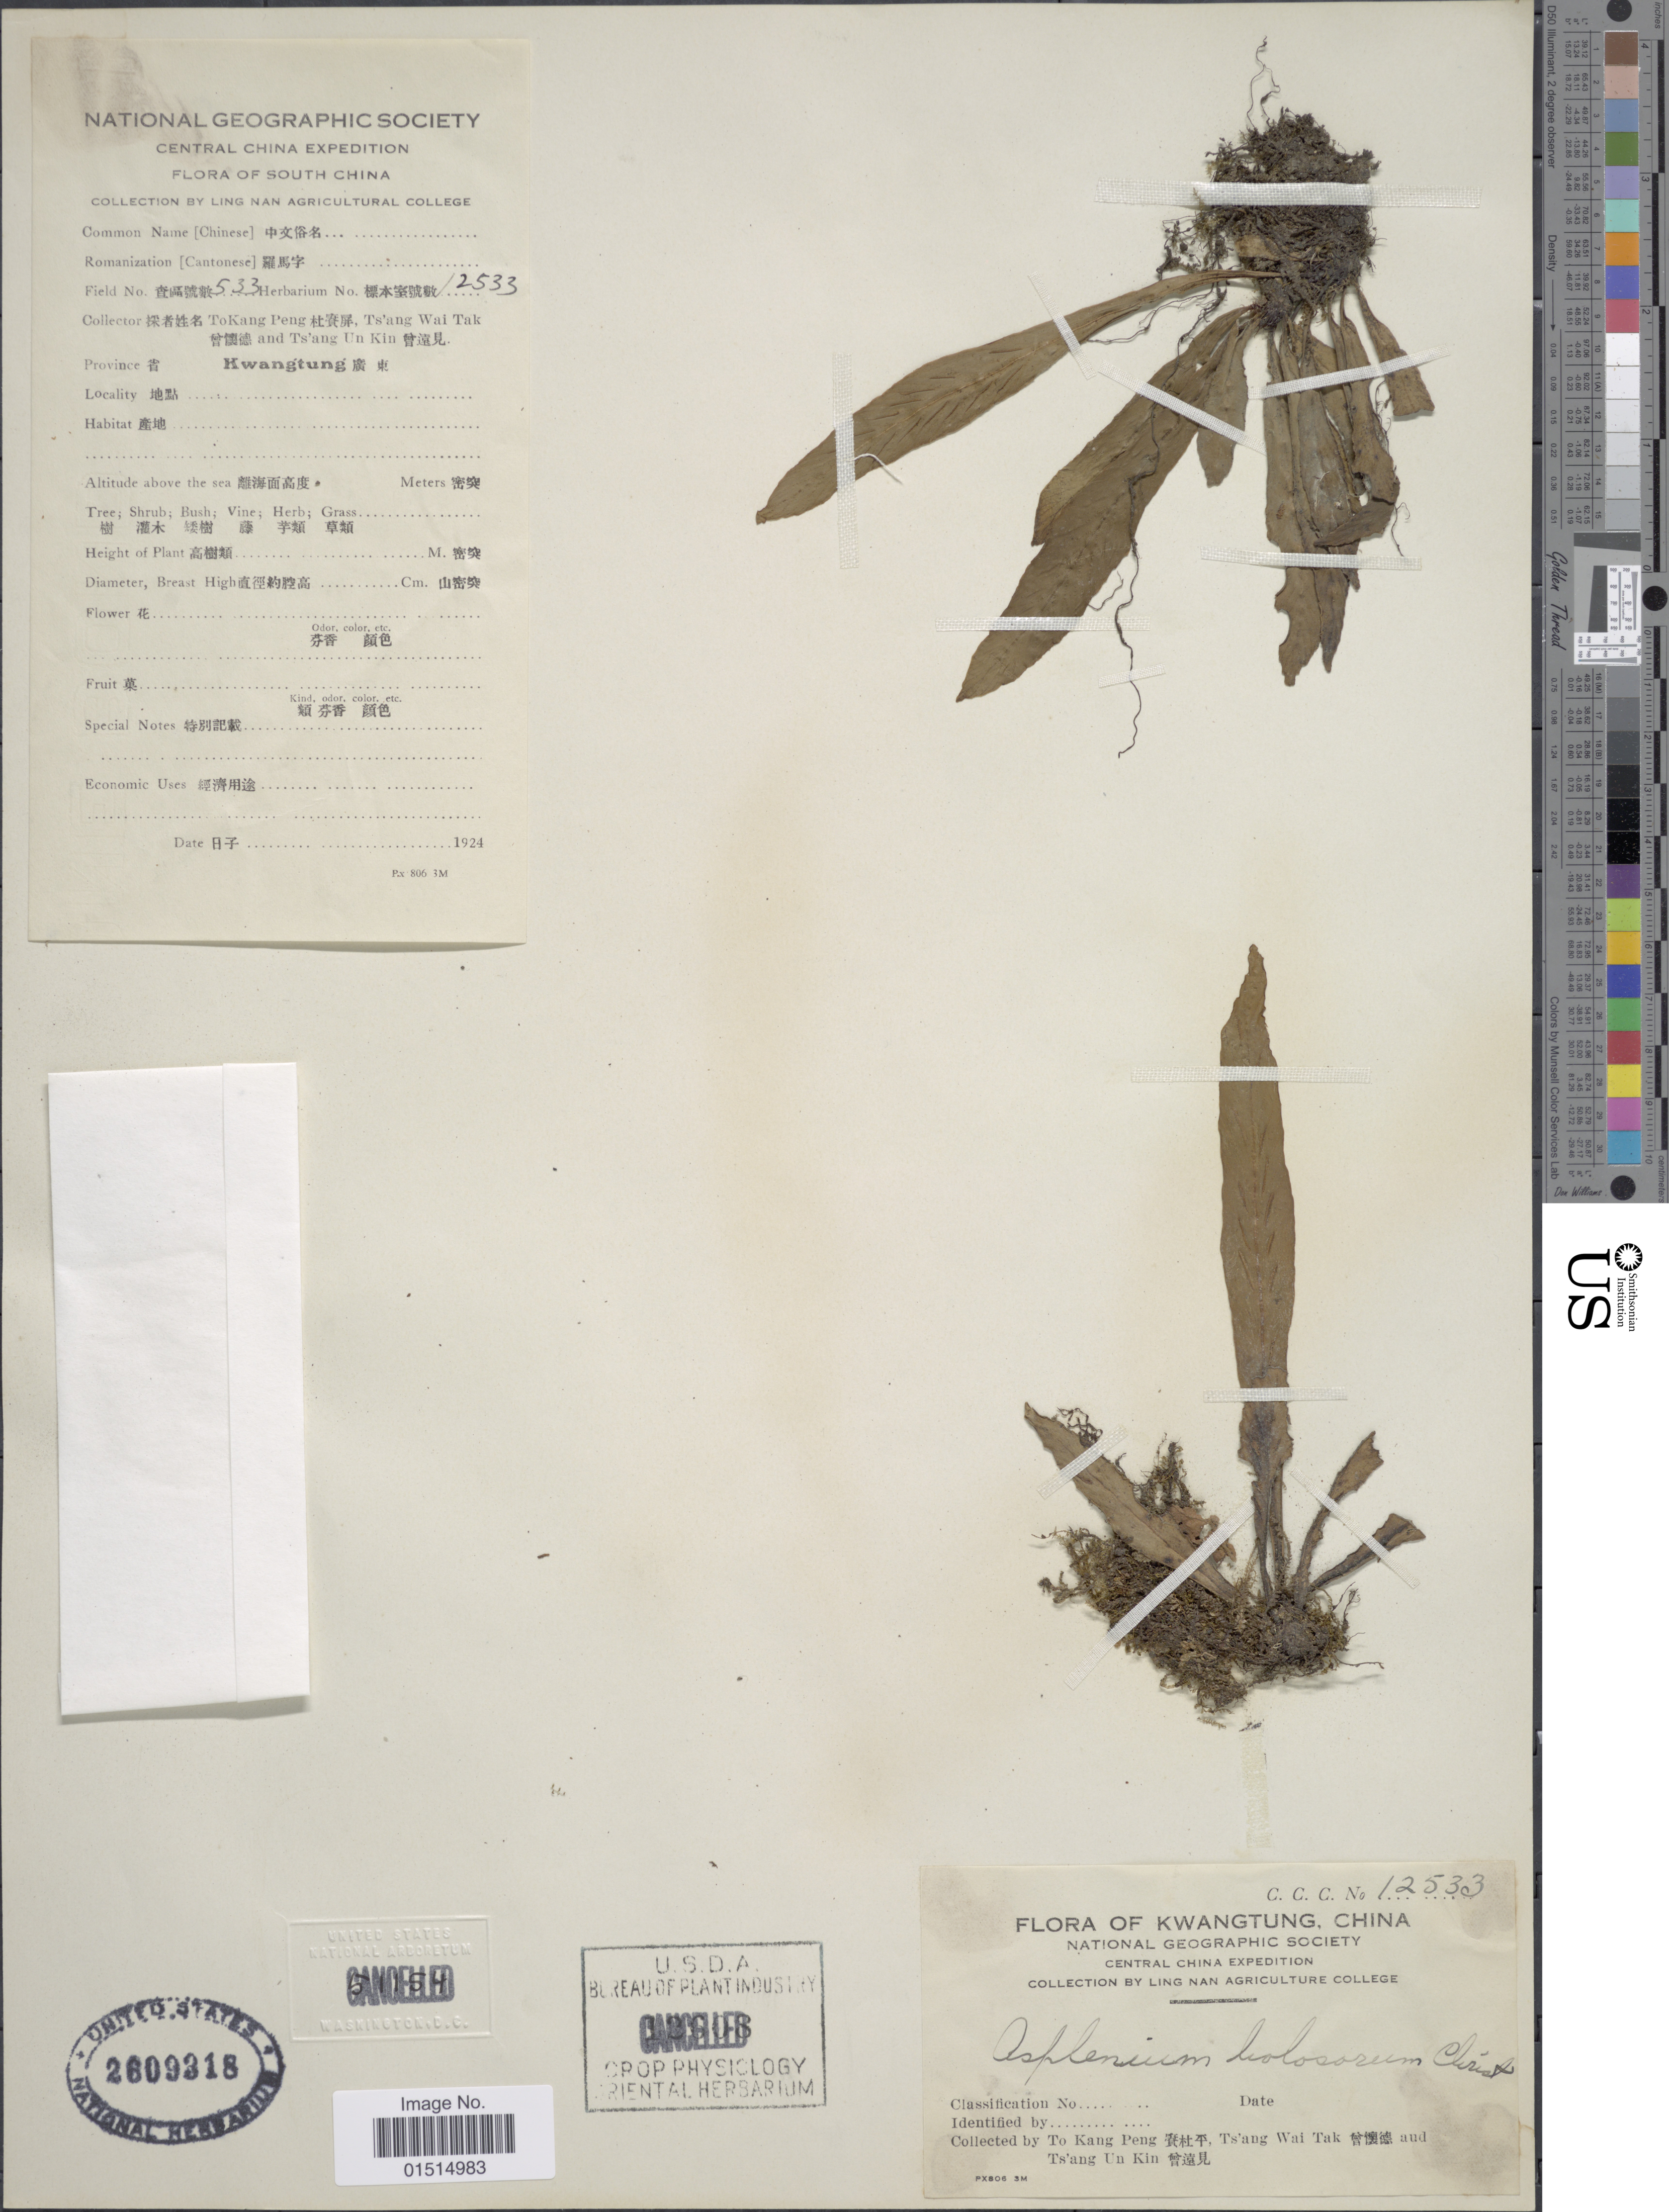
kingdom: Plantae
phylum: Tracheophyta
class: Polypodiopsida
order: Polypodiales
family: Aspleniaceae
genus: Asplenium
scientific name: Asplenium holosorum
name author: Christ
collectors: T. K. Peng, T. Tak & T. Kin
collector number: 533/12533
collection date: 1924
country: China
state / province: Guangdong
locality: Kwangtung, Central China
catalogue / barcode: US 2609318